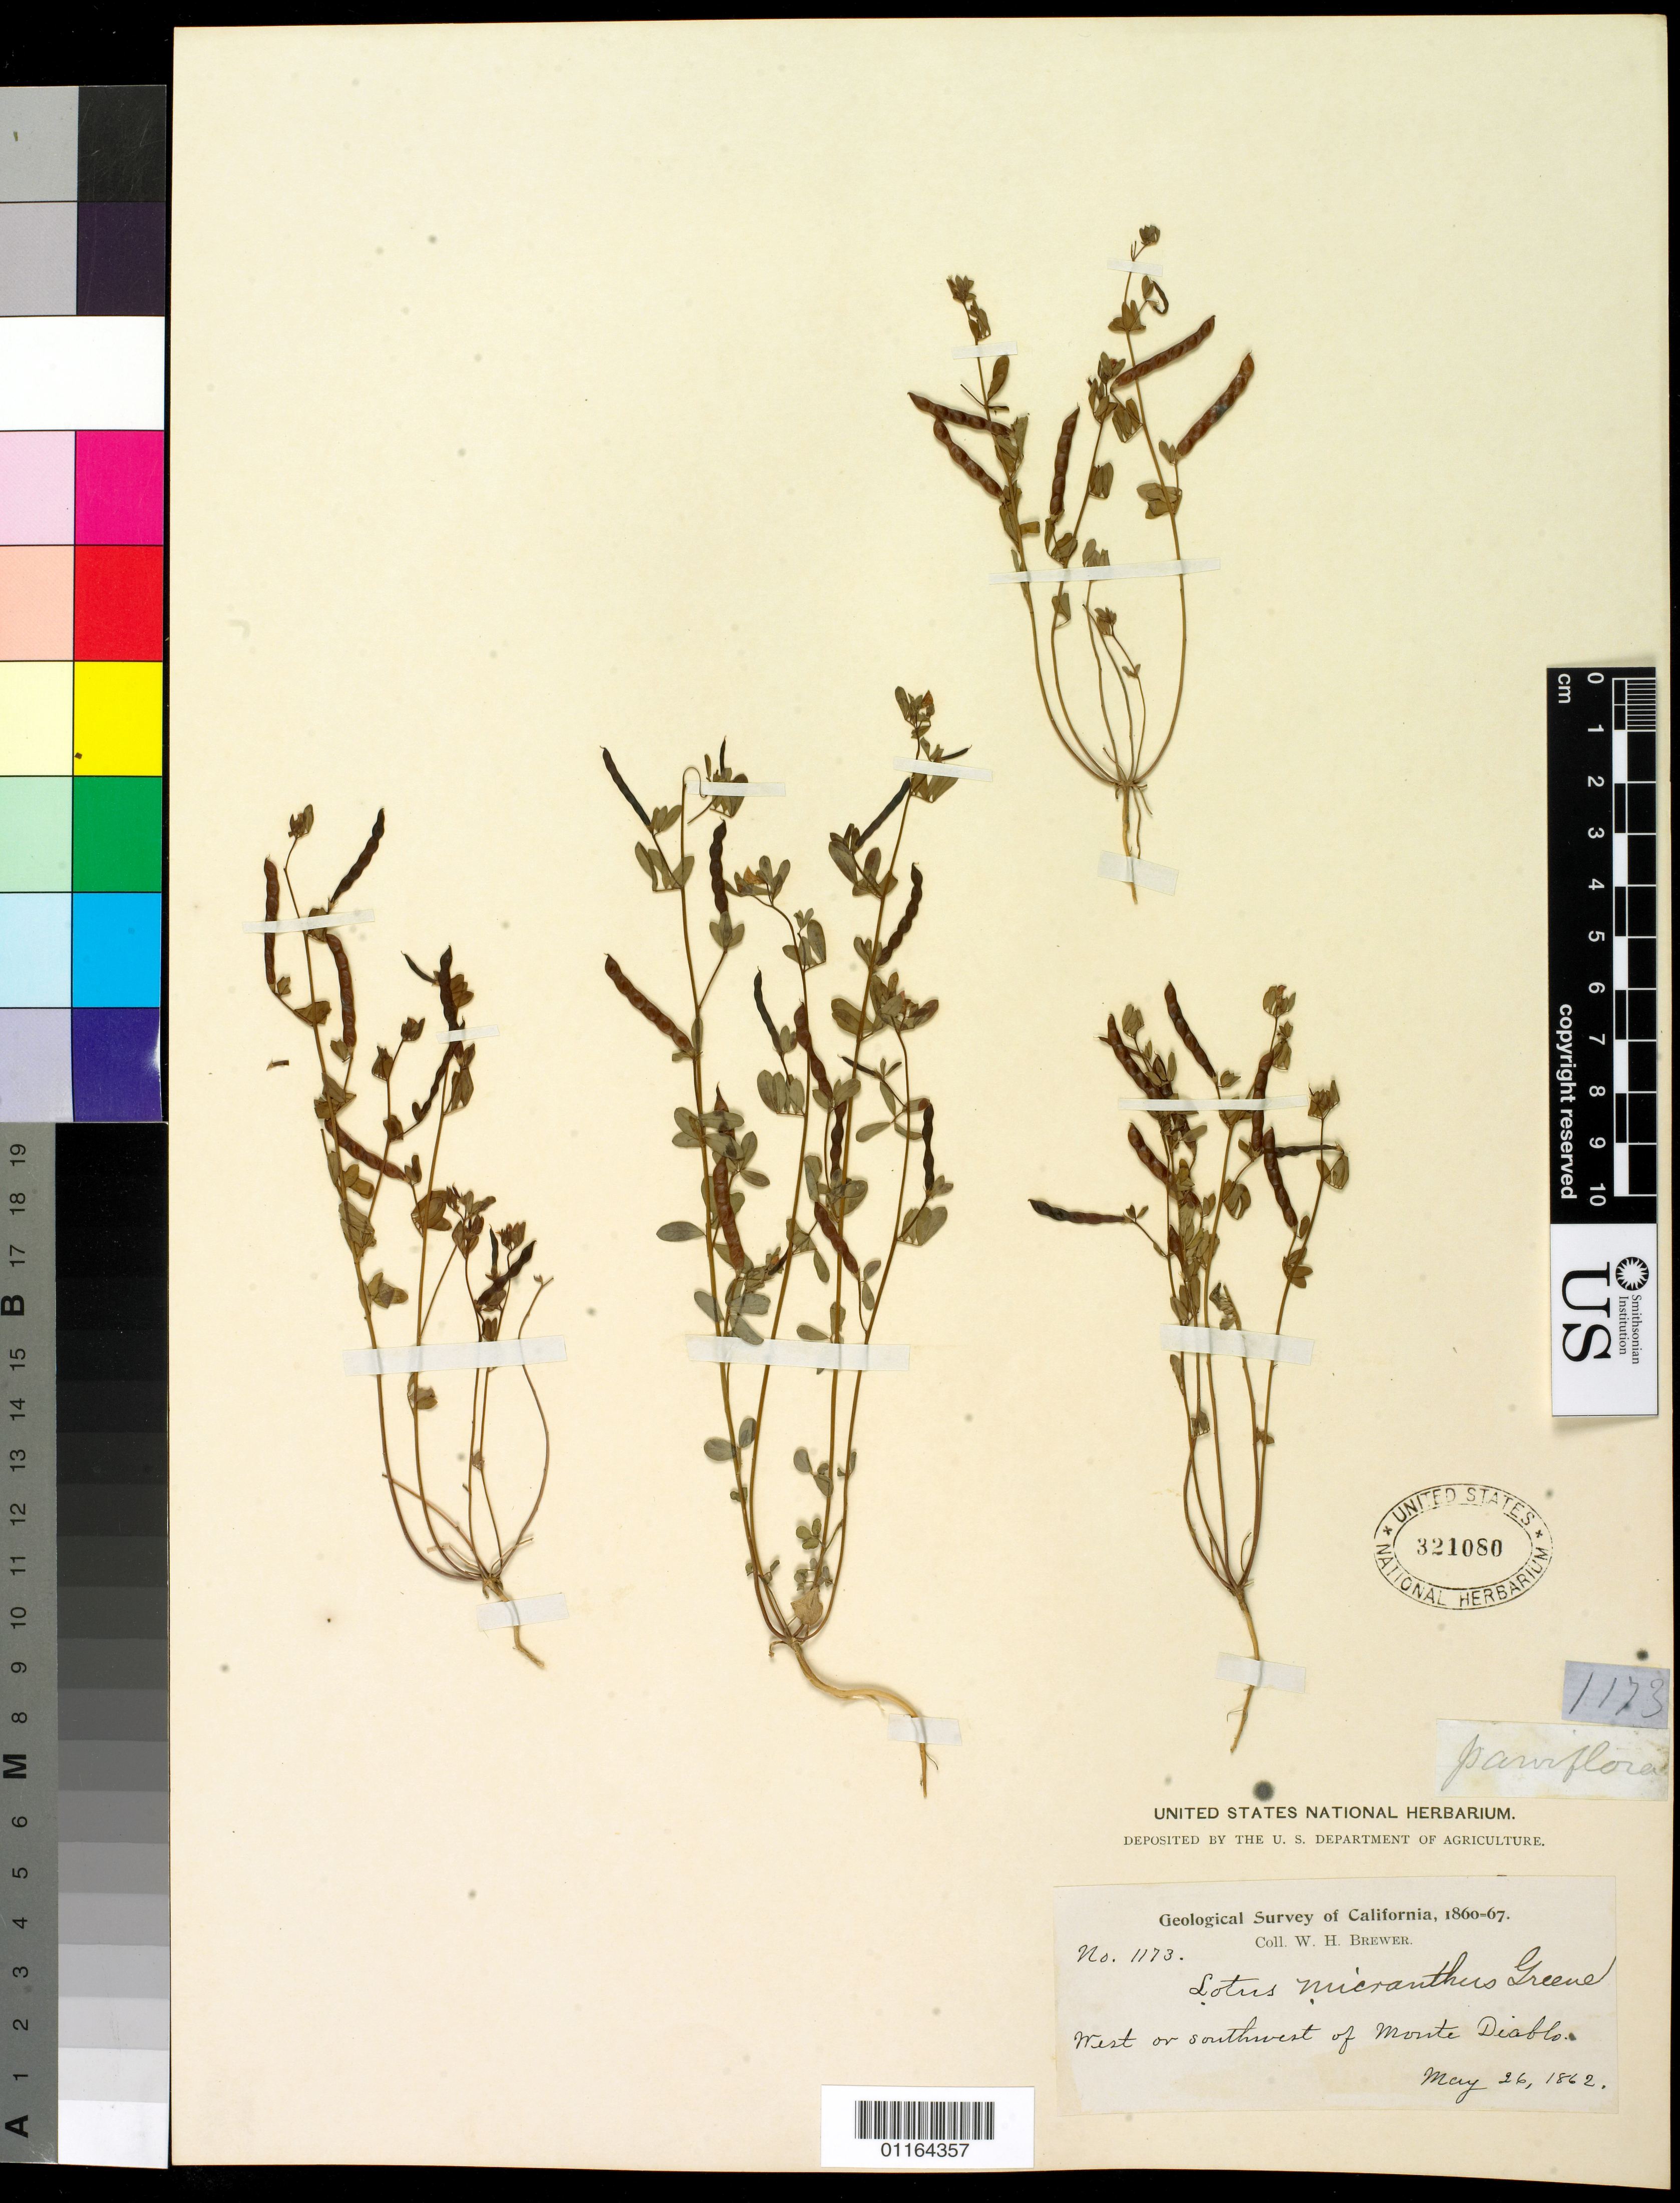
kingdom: Plantae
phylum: Tracheophyta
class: Magnoliopsida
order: Fabales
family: Fabaceae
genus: Syrmatium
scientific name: Syrmatium micranthum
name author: (Torr. & A. Gray) Greene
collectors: W. H. Brewer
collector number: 1173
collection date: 1862-05-26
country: United States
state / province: California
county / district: Contra Costa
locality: West or Southwest of Monte Diablo.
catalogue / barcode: US 321080